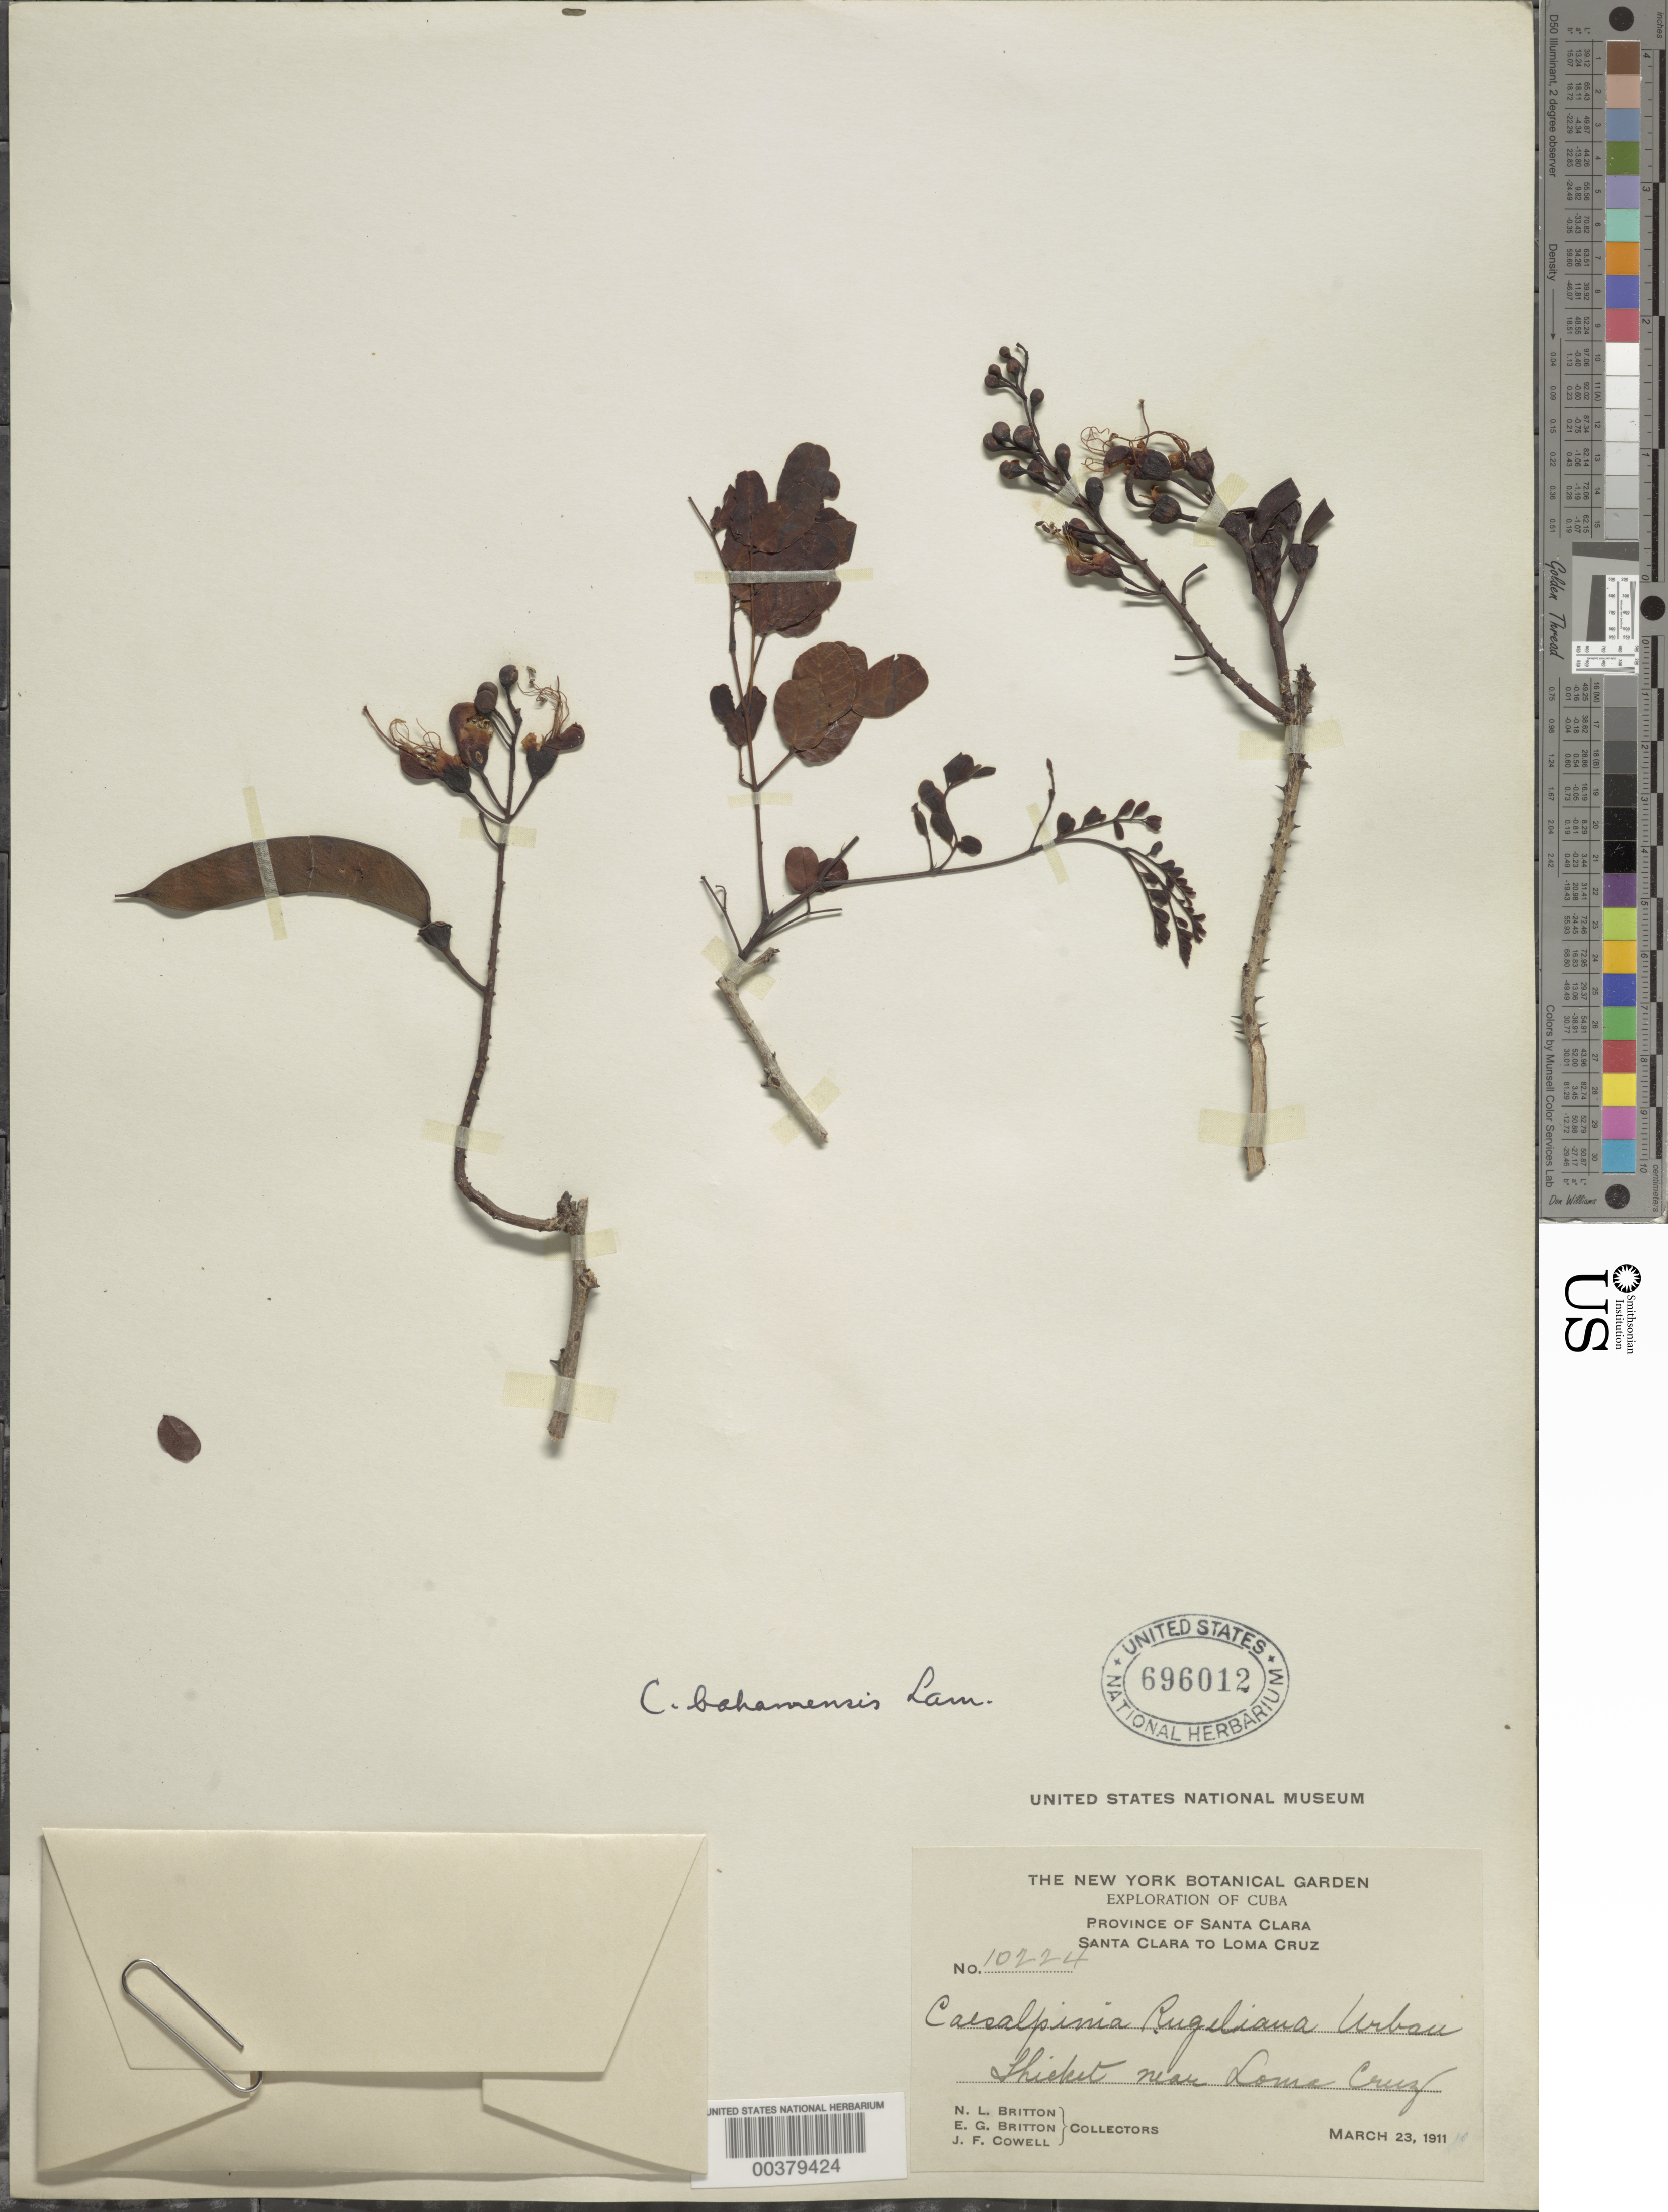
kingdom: Plantae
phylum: Tracheophyta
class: Magnoliopsida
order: Fabales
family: Fabaceae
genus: Caesalpinia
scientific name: Caesalpinia bahamensis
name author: Lam.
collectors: N. Britton, E. G. Britton & J. F. Cowell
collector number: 10224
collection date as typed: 23 Mar 1911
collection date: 1911-03-23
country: Cuba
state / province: Las Villas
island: Greater Antilles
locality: Near loma cruz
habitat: Thicket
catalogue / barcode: US 696012